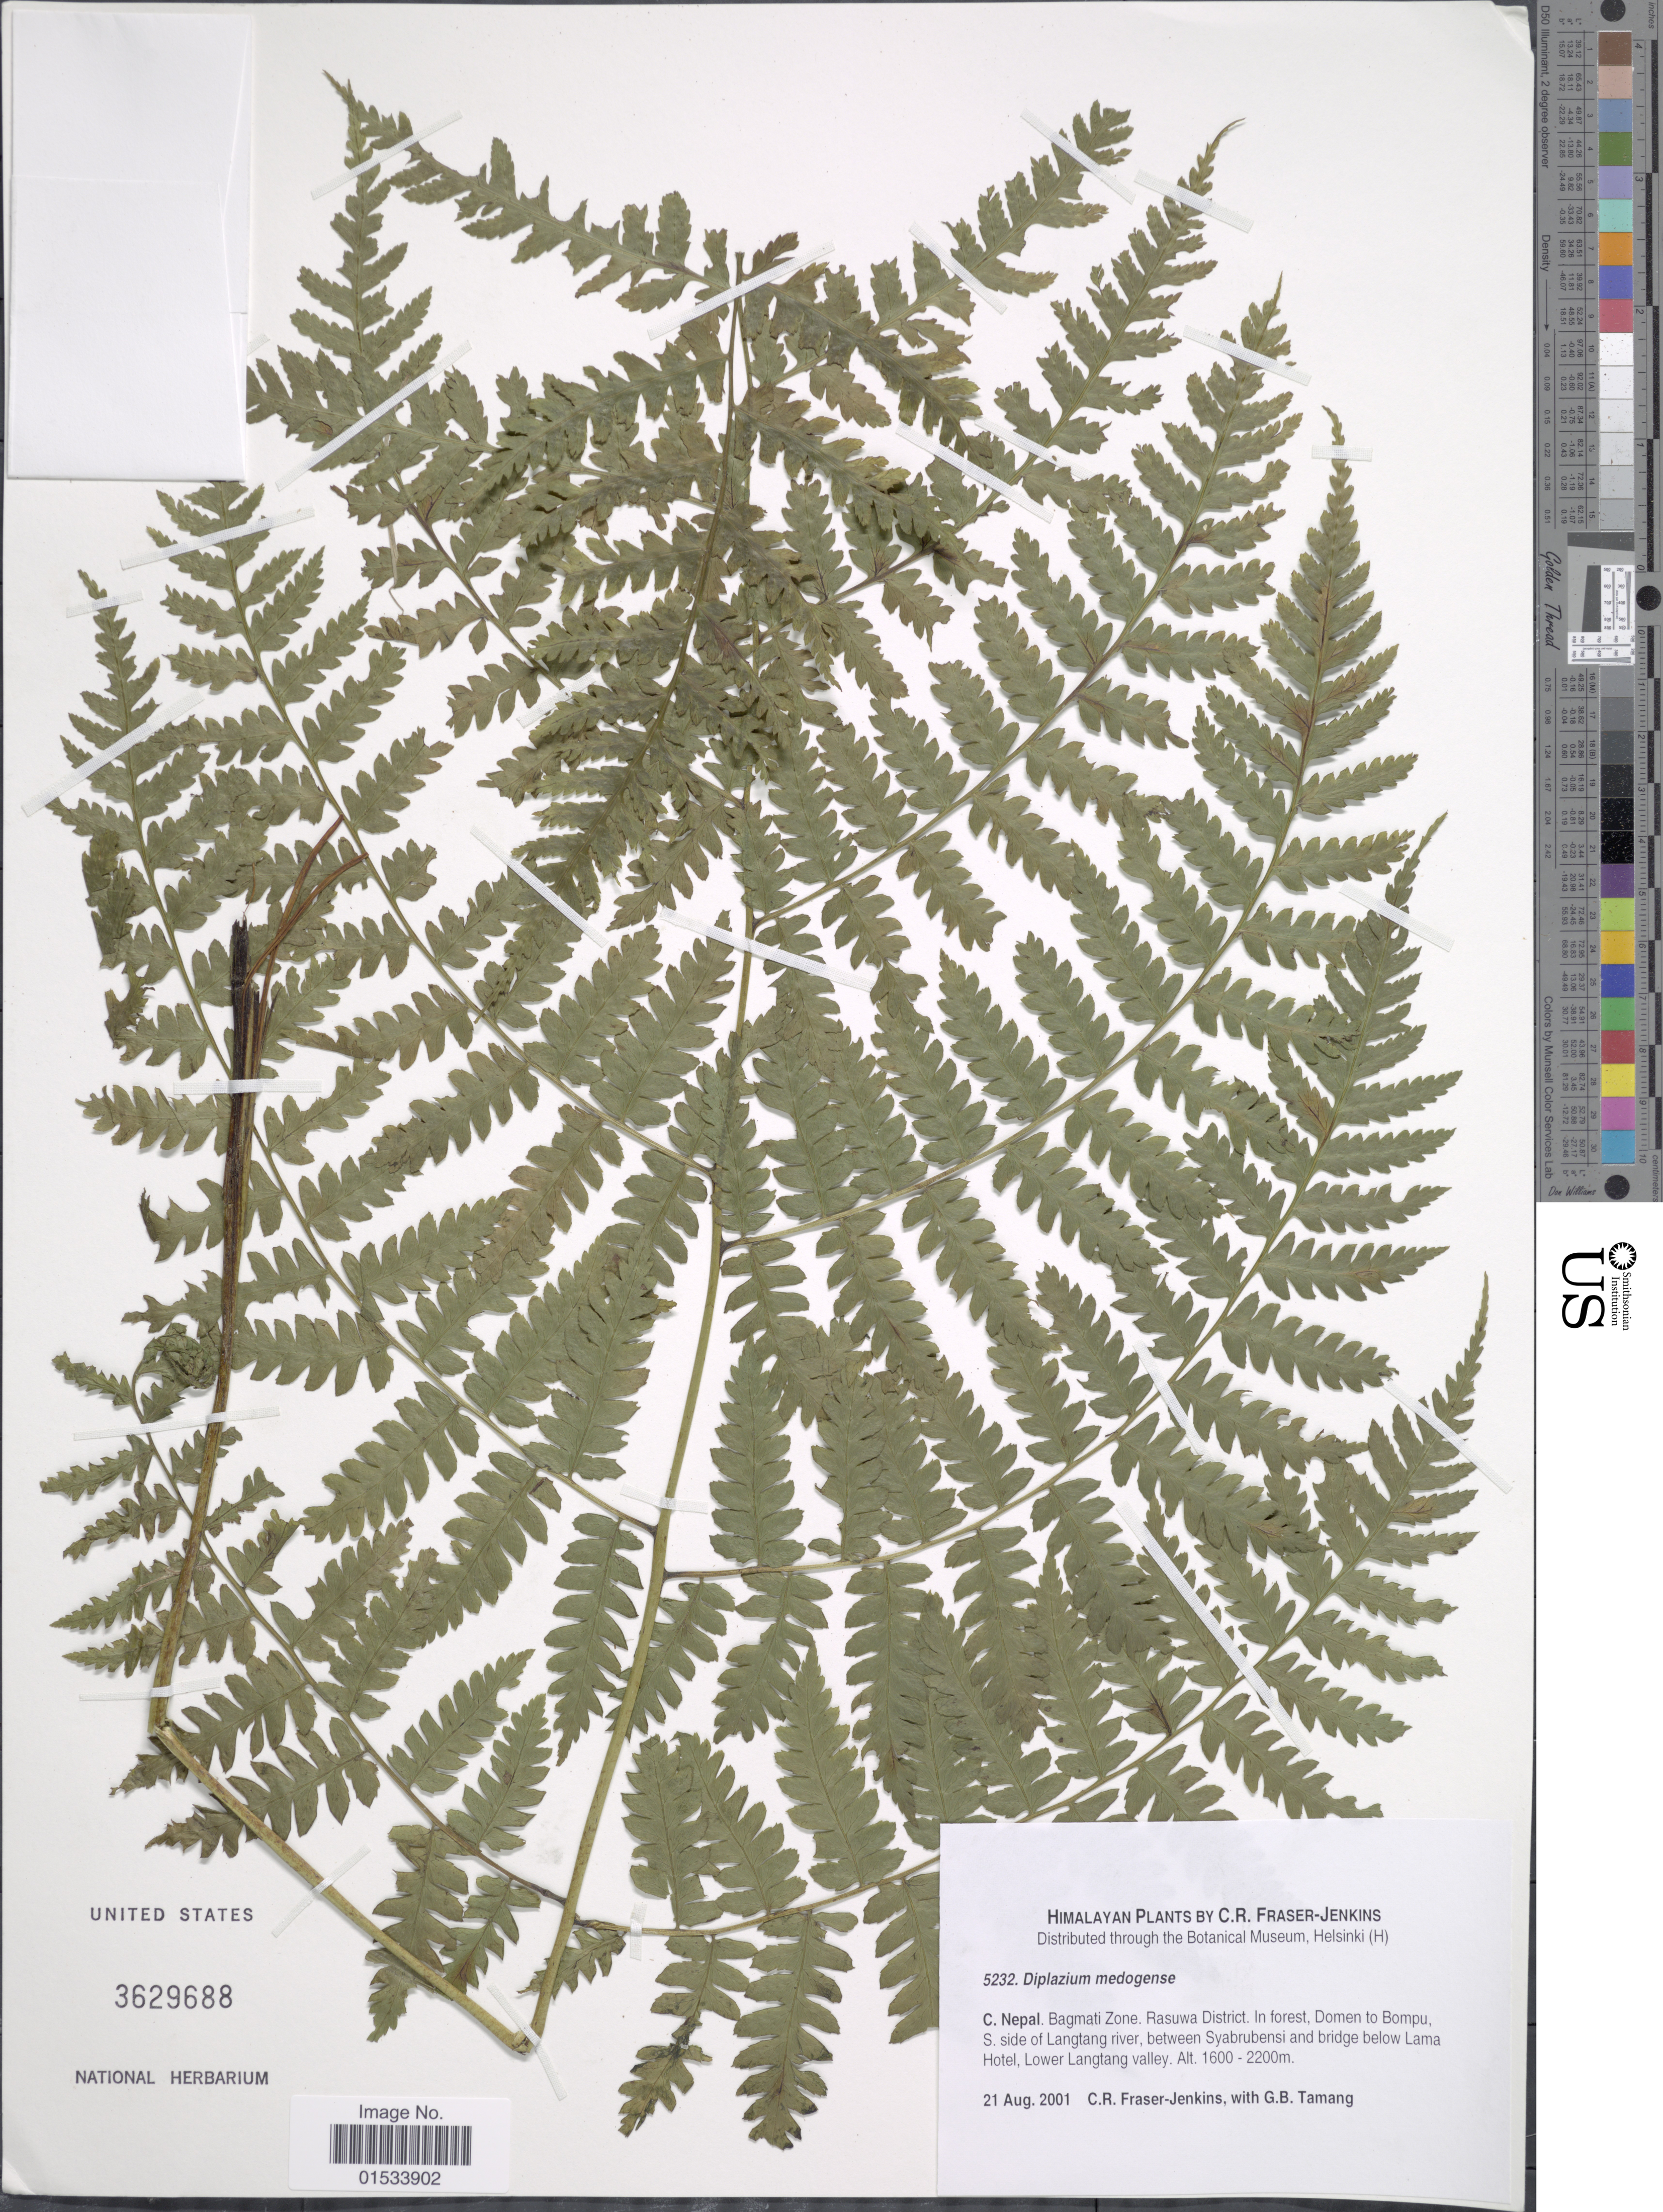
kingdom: Plantae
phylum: Tracheophyta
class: Polypodiopsida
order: Polypodiales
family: Athyriaceae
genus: Diplazium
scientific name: Diplazium medogense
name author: (Ching & S.K. Wu) Fraser-Jenk.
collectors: C. R. Fraser-Jenkins & G. Tamang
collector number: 5232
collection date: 2001-08-21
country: Nepal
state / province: Bagmati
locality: Bagmati Zone, Rasuwa District, in forest, Domen to Bompu, S. side of Langtang river, between Syabrubensi and bridge below Lama Hotel, Lower Langtang Valley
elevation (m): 1600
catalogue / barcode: US 3629688